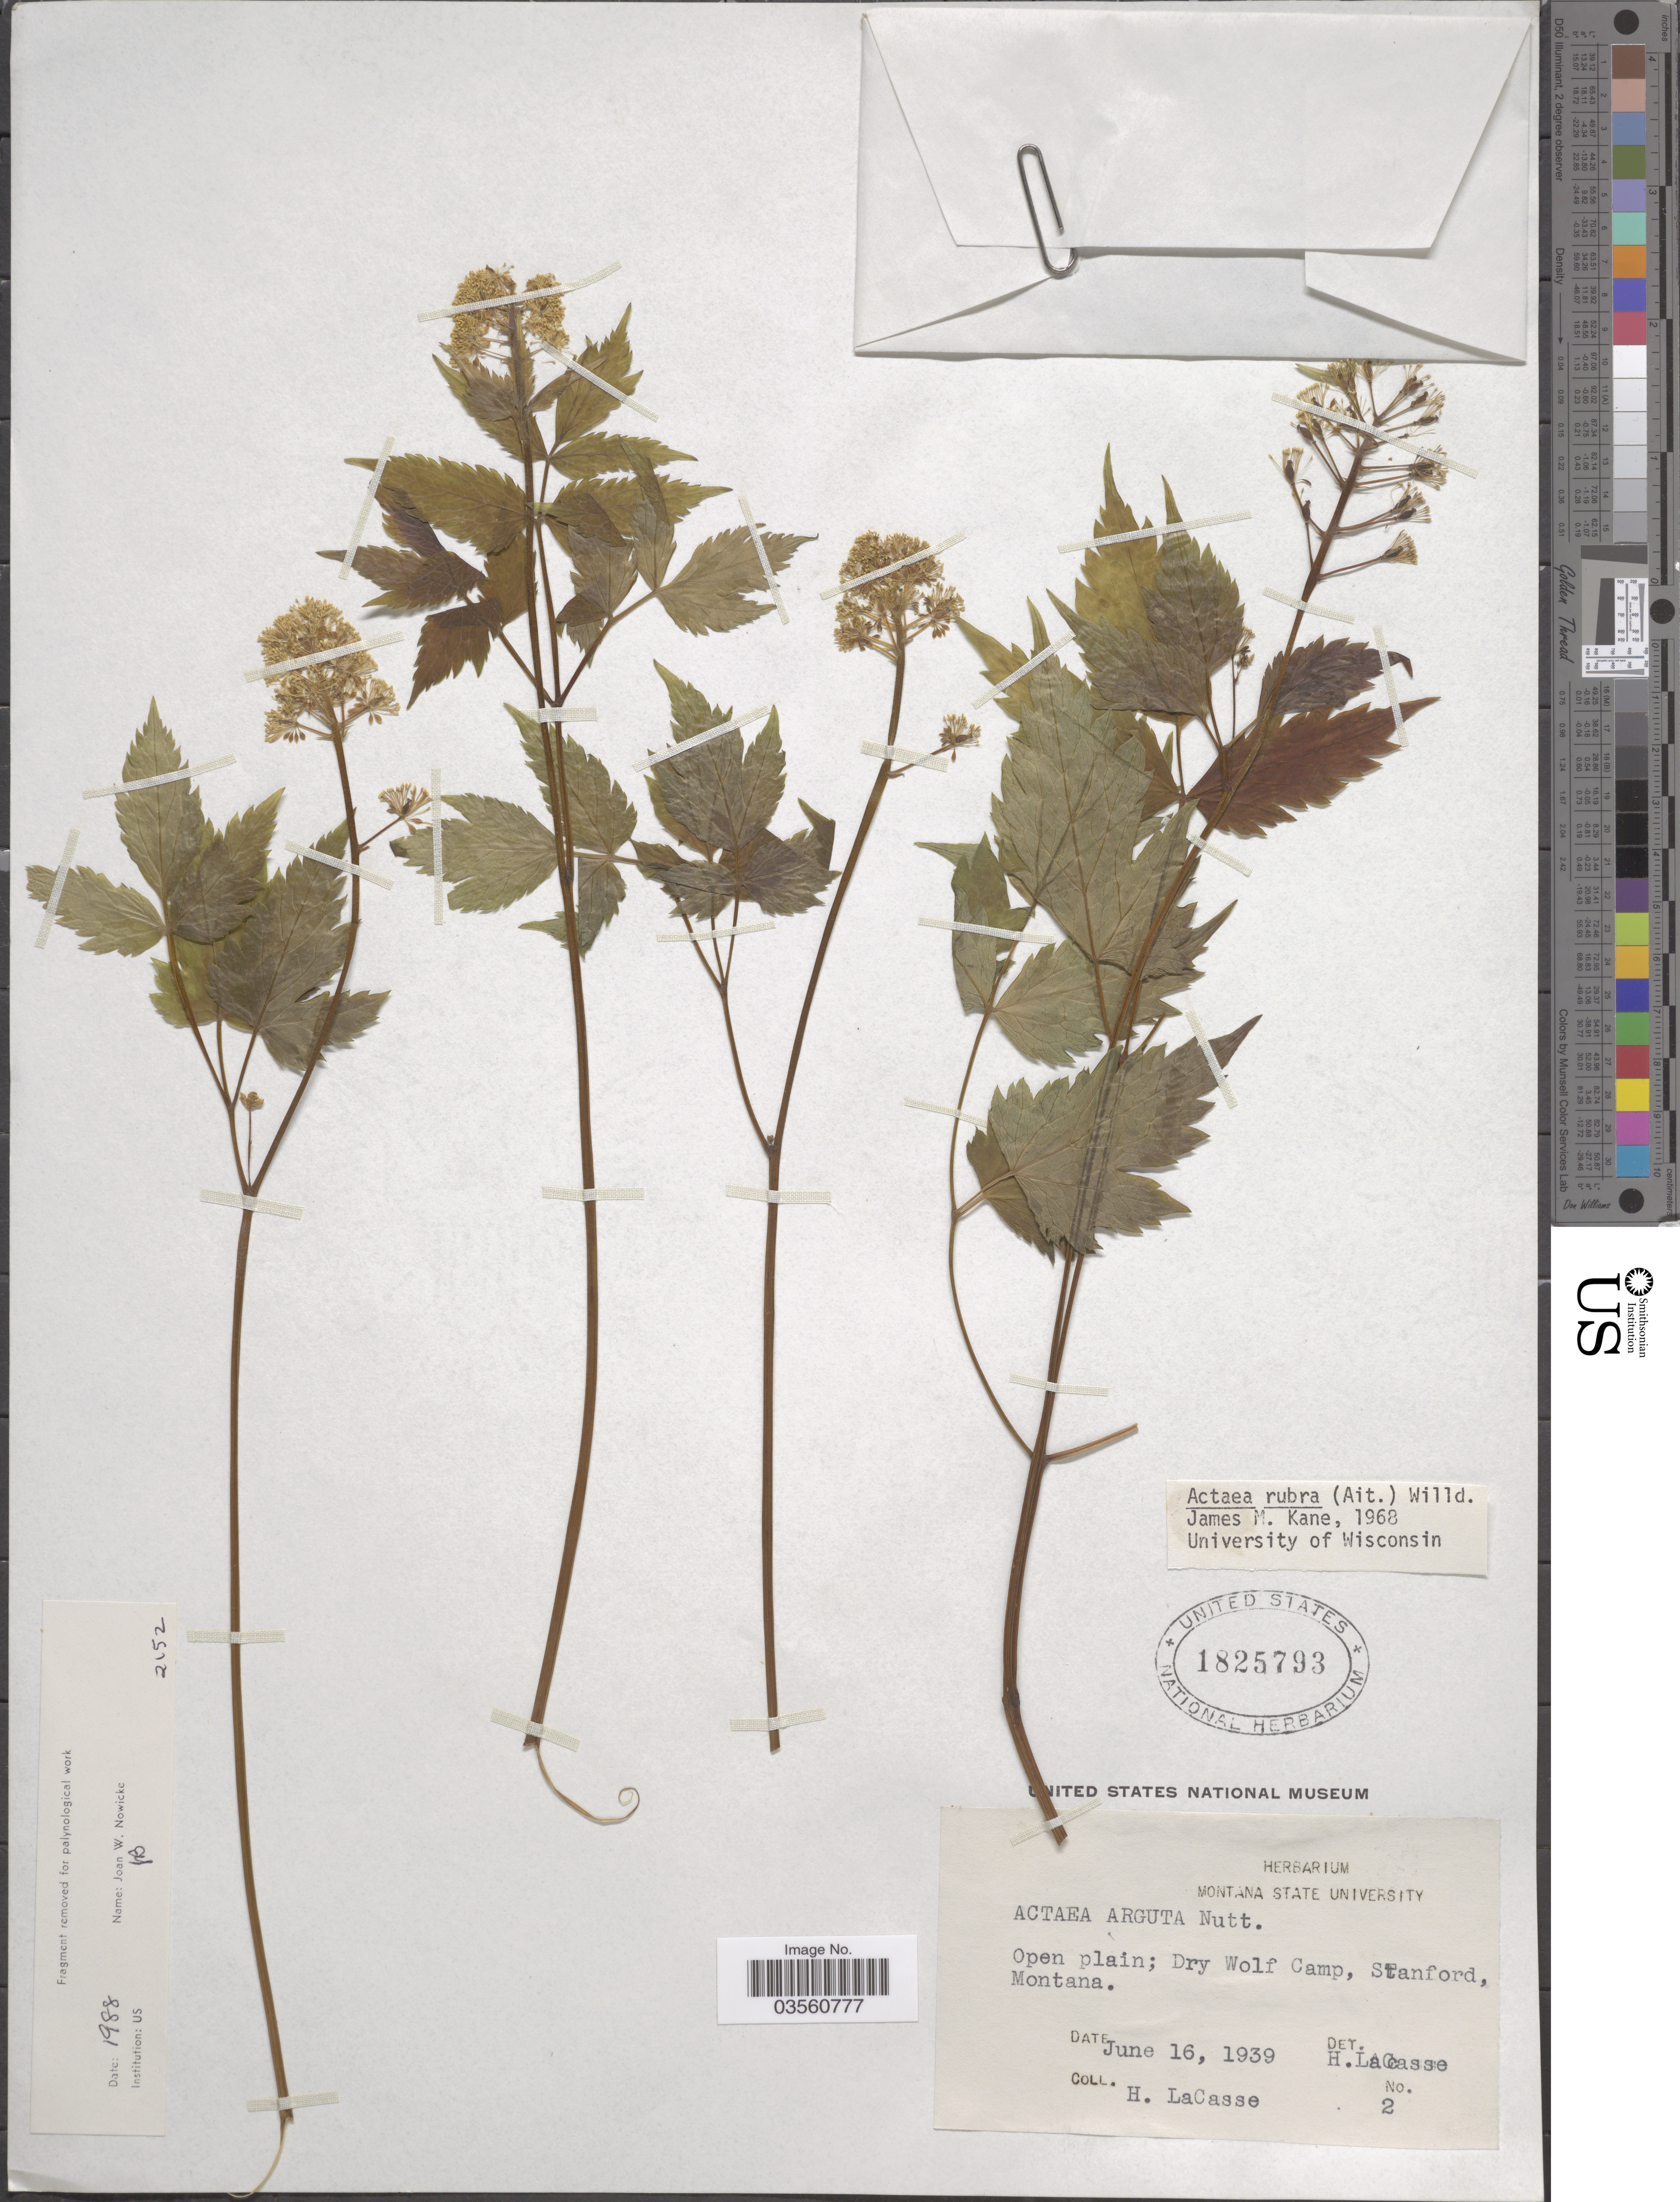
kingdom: Plantae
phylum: Tracheophyta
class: Magnoliopsida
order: Ranunculales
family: Ranunculaceae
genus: Actaea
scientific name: Actaea rubra f. neglecta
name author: (Gillman) B.L. Rob.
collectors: H. LaCasse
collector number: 2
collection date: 1939-06-16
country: United States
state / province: Montana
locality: Dry Wolf Camp, Stanford.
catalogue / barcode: US 1825793